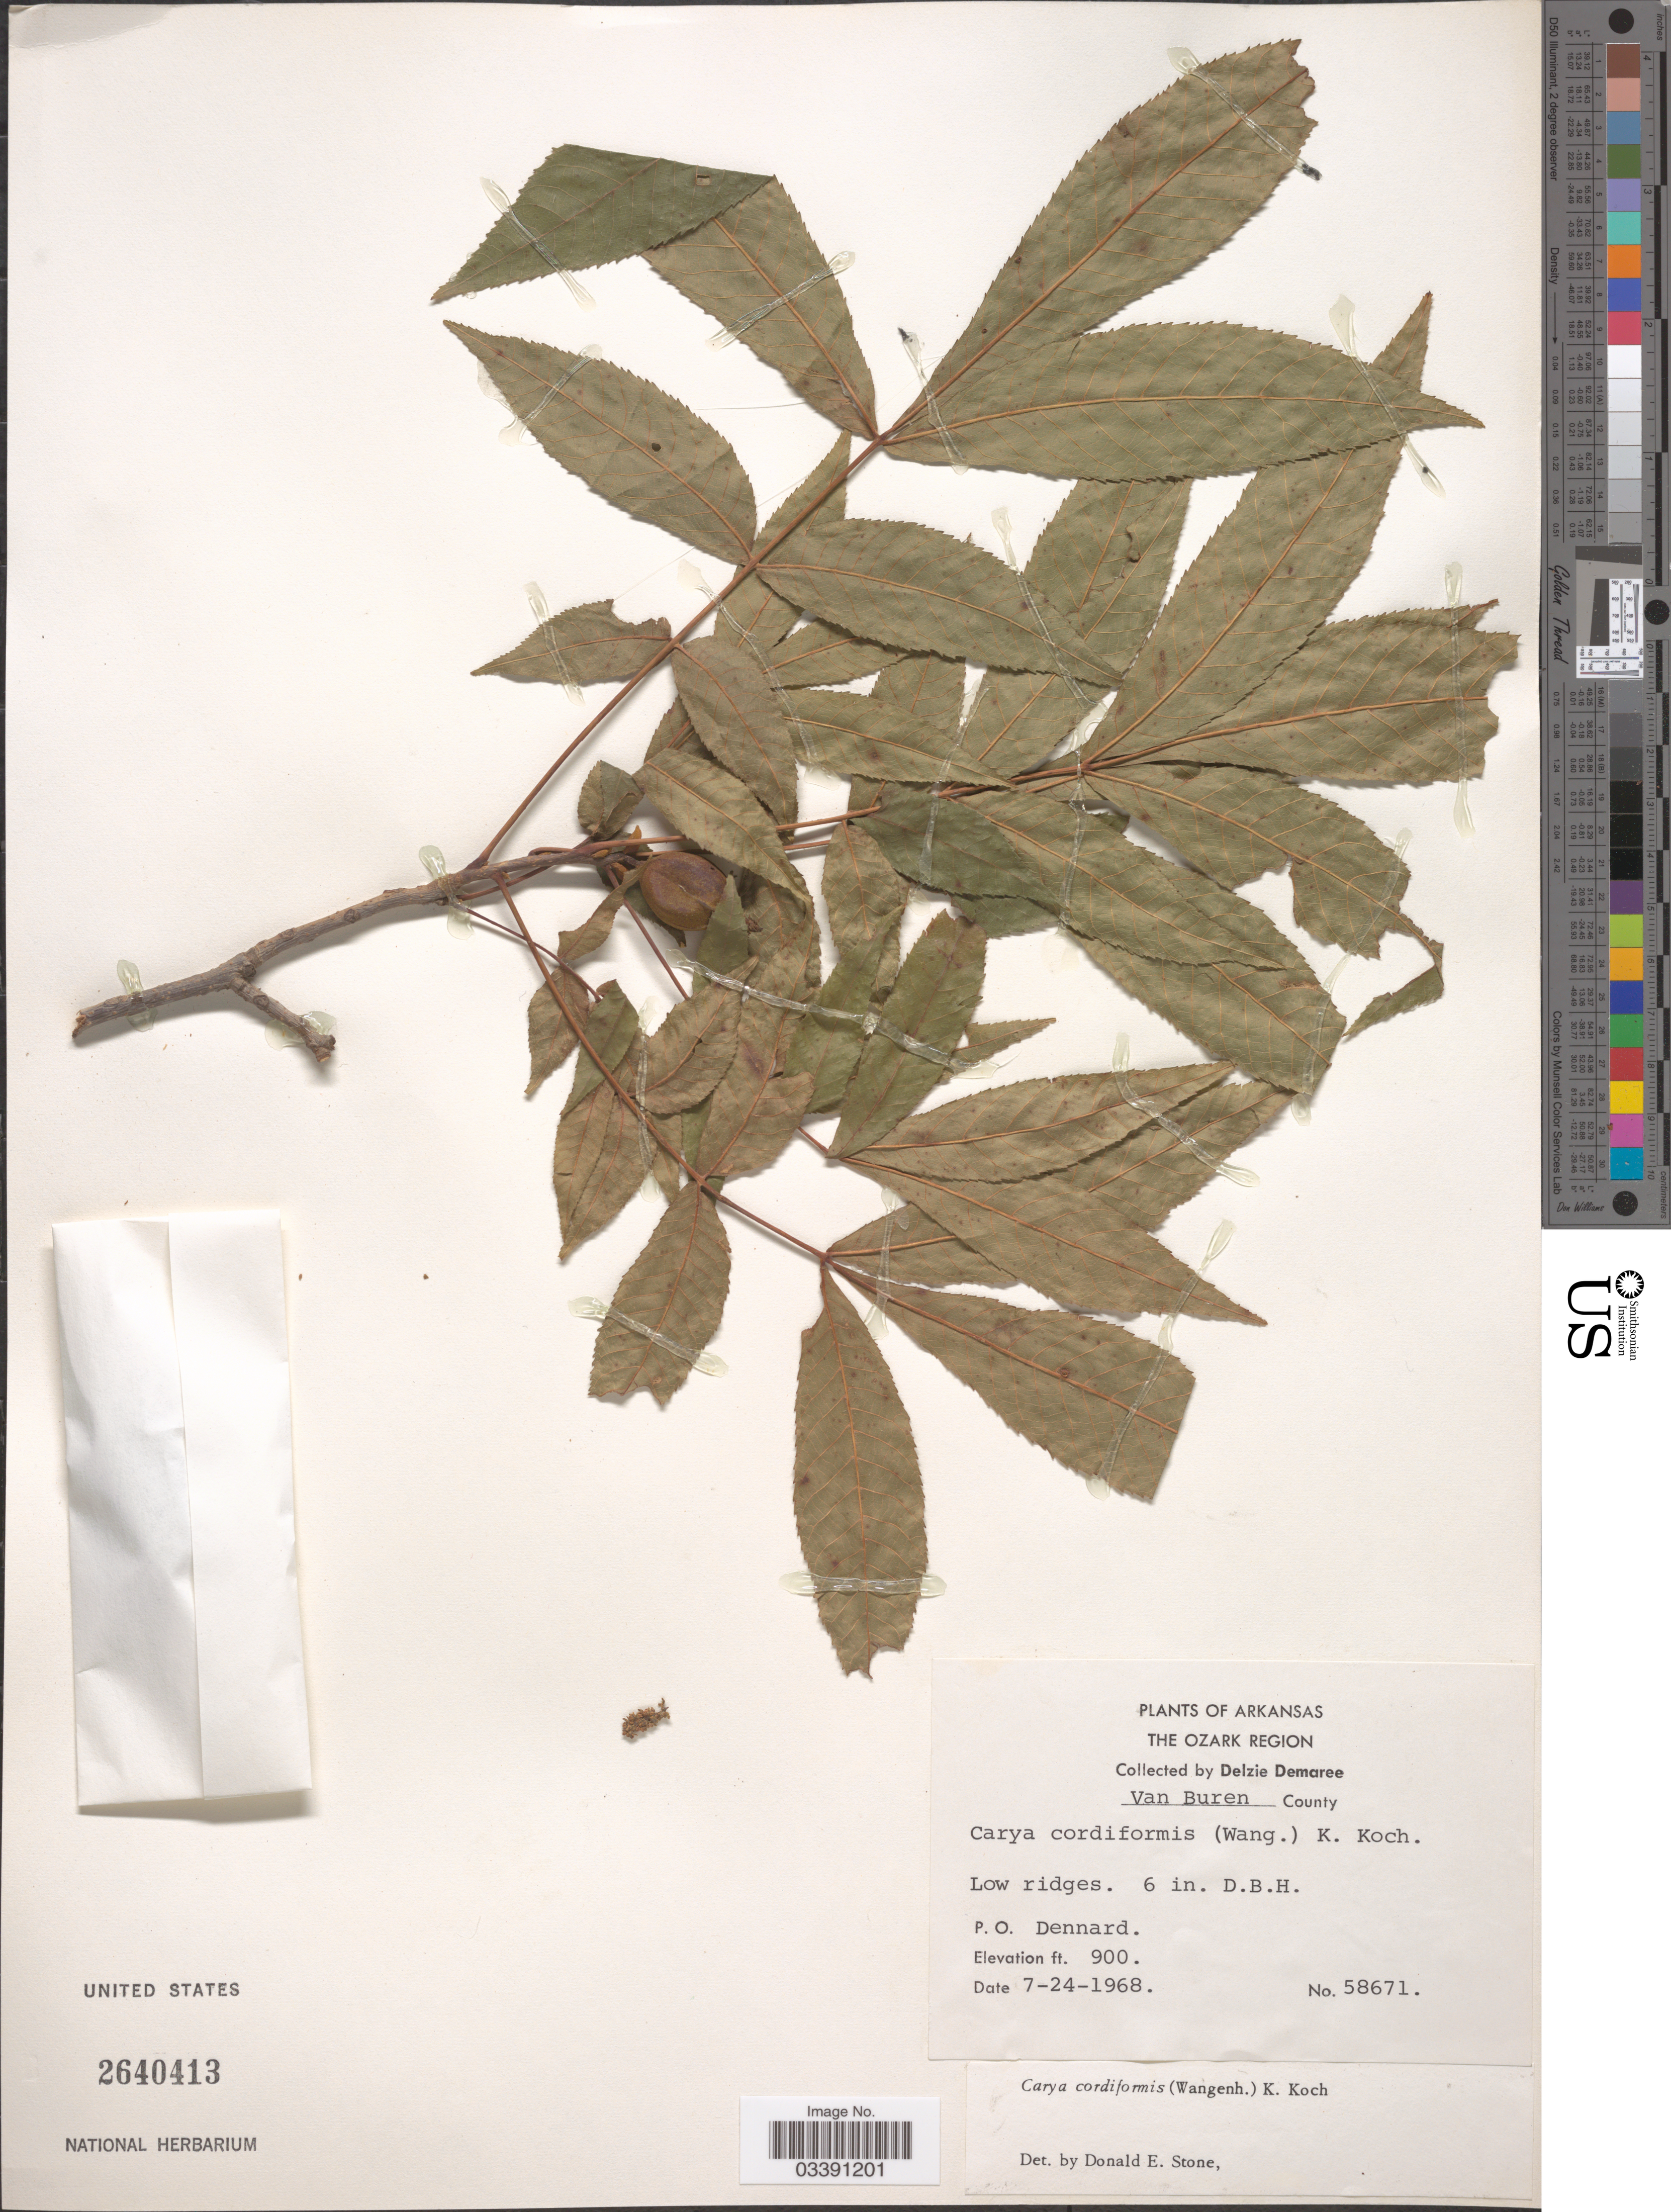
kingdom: Plantae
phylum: Tracheophyta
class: Magnoliopsida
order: Fagales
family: Juglandaceae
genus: Carya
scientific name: Carya cordiformis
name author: (Wangenh.) K. Koch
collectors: D. Demaree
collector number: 58671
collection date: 1968-07-24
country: United States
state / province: Arkansas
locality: The Ozark Region. Van Buren County. P. O. Dennard.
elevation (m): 274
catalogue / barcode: US 2640413